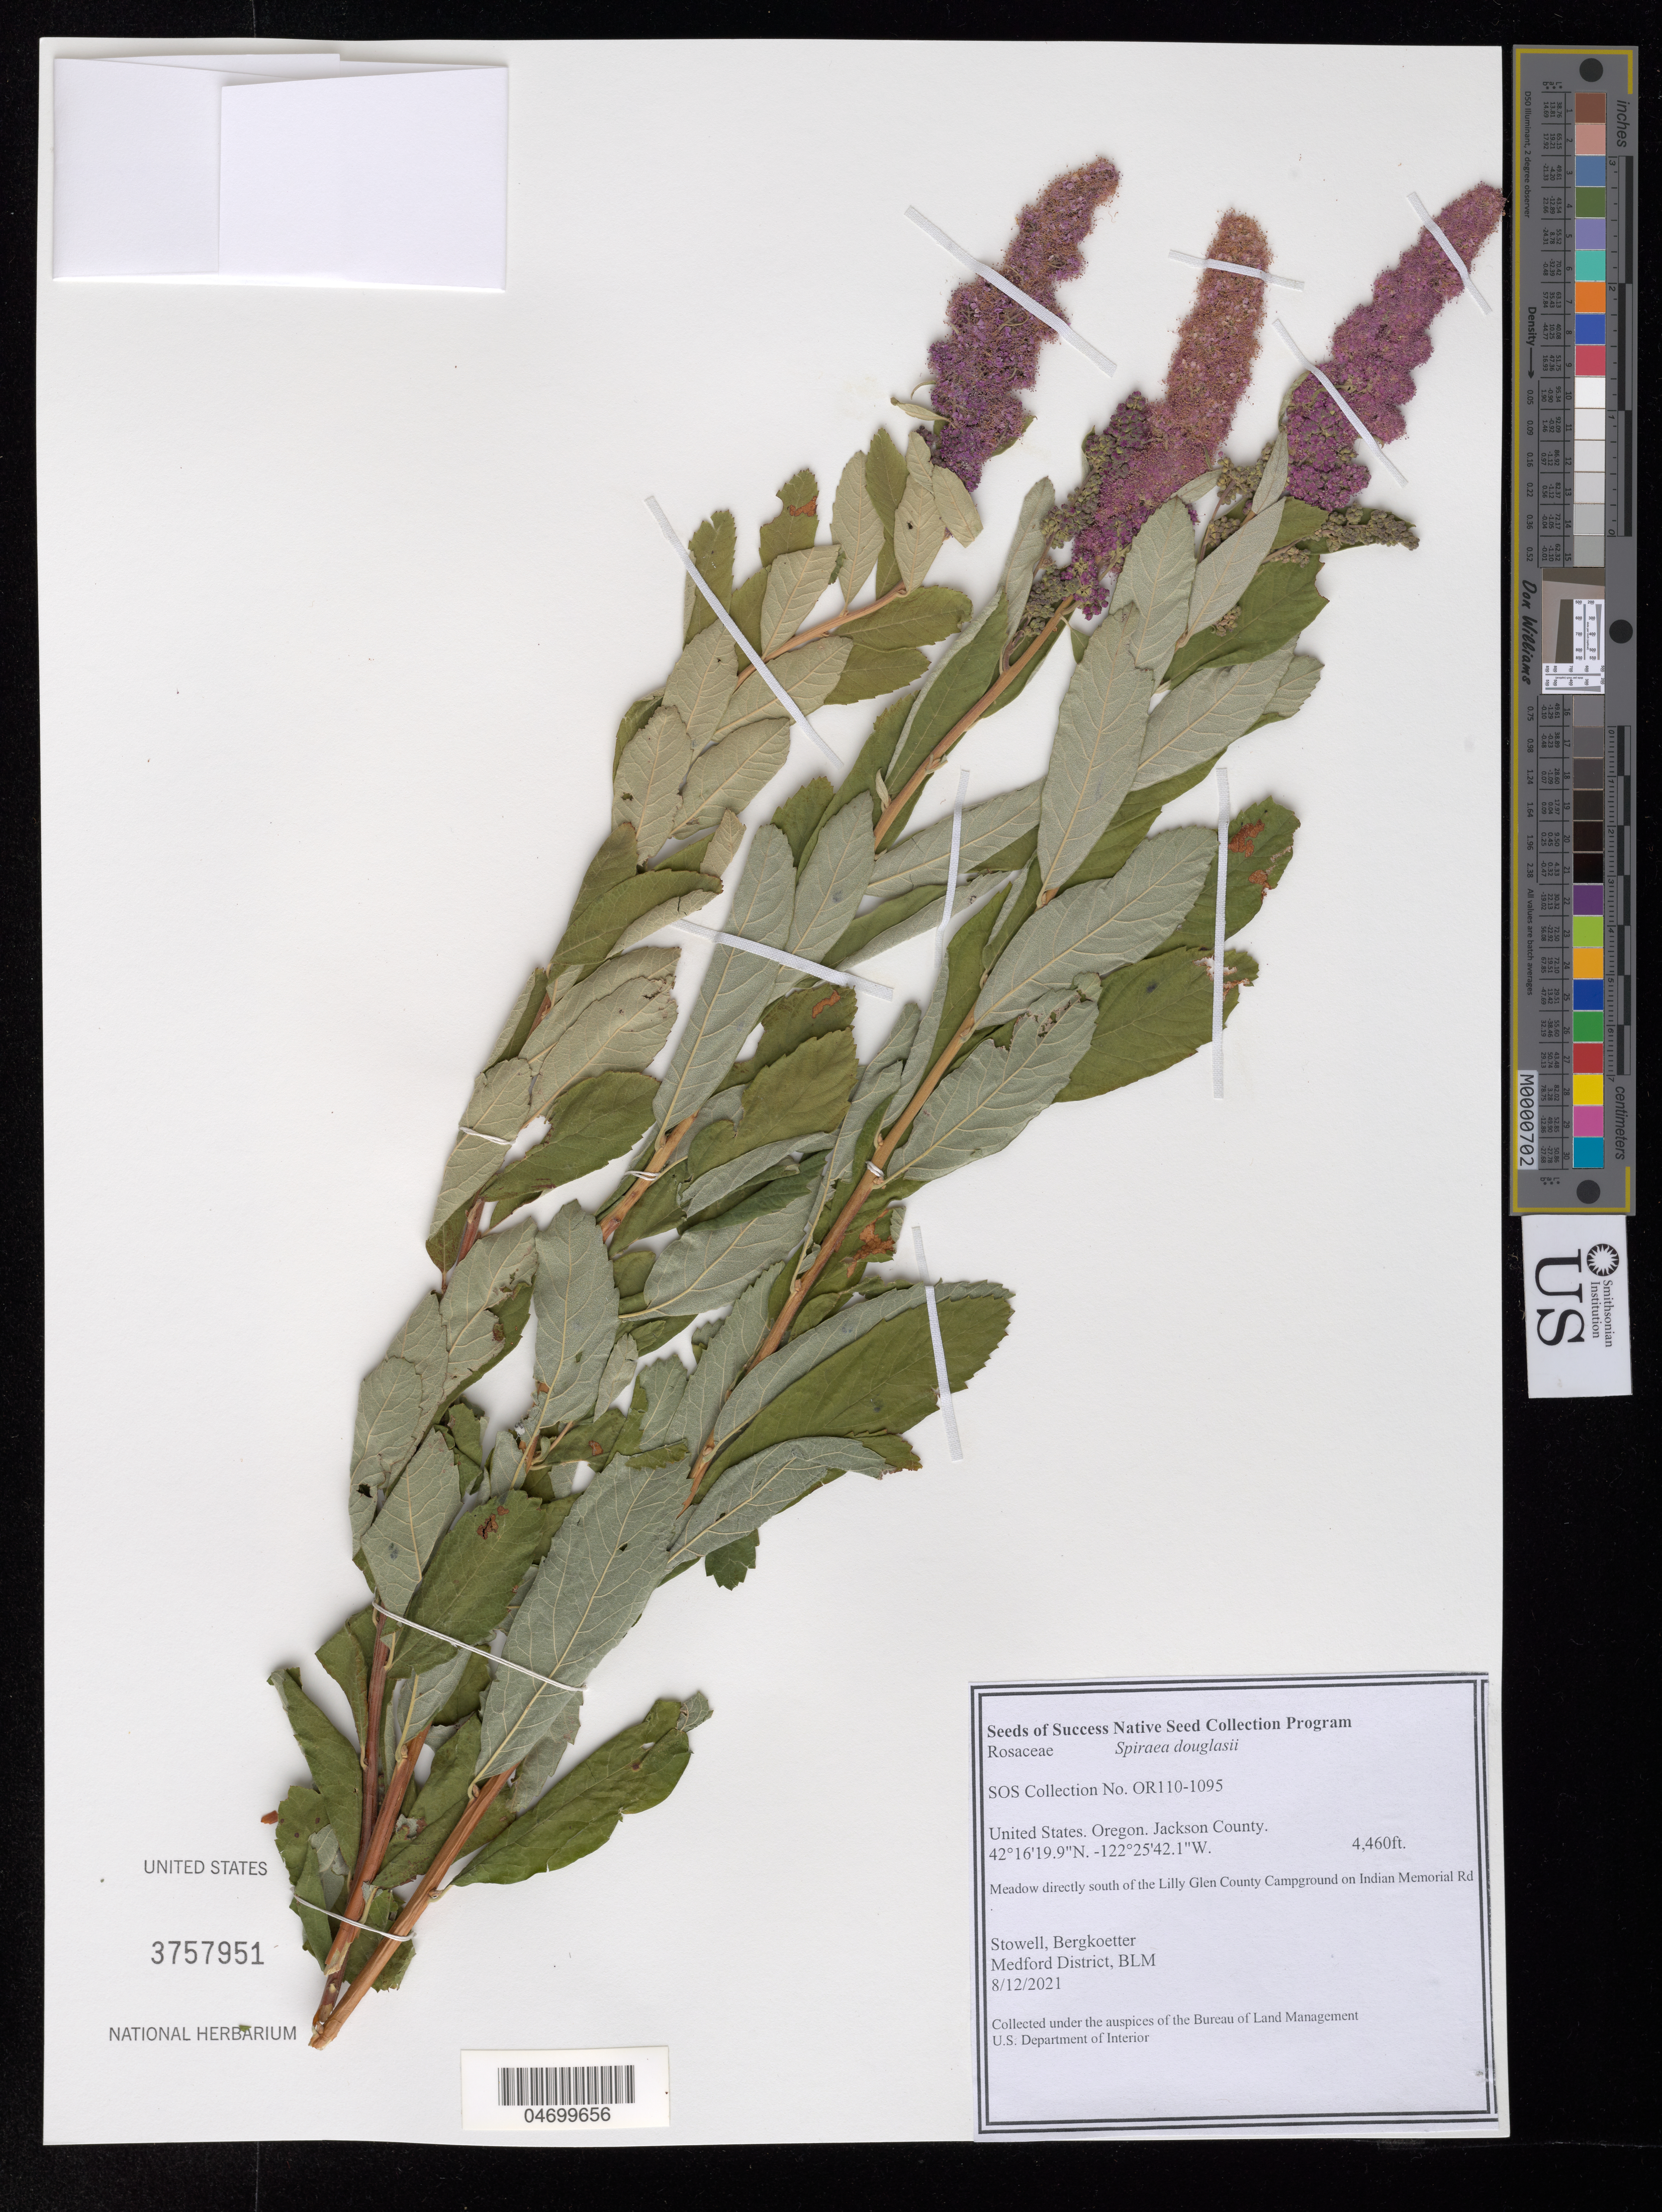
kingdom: Plantae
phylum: Tracheophyta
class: Magnoliopsida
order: Rosales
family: Rosaceae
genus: Spiraea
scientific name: Spiraea douglasii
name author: Hook.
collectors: -. Stowell & -. Bergkoetter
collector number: OR110-1095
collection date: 2021-08-12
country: United States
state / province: Oregon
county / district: Jackson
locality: Meadow directly S of the Lilly Glen County Campground on Indian Memorial Rd.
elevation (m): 1359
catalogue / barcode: US 3757951